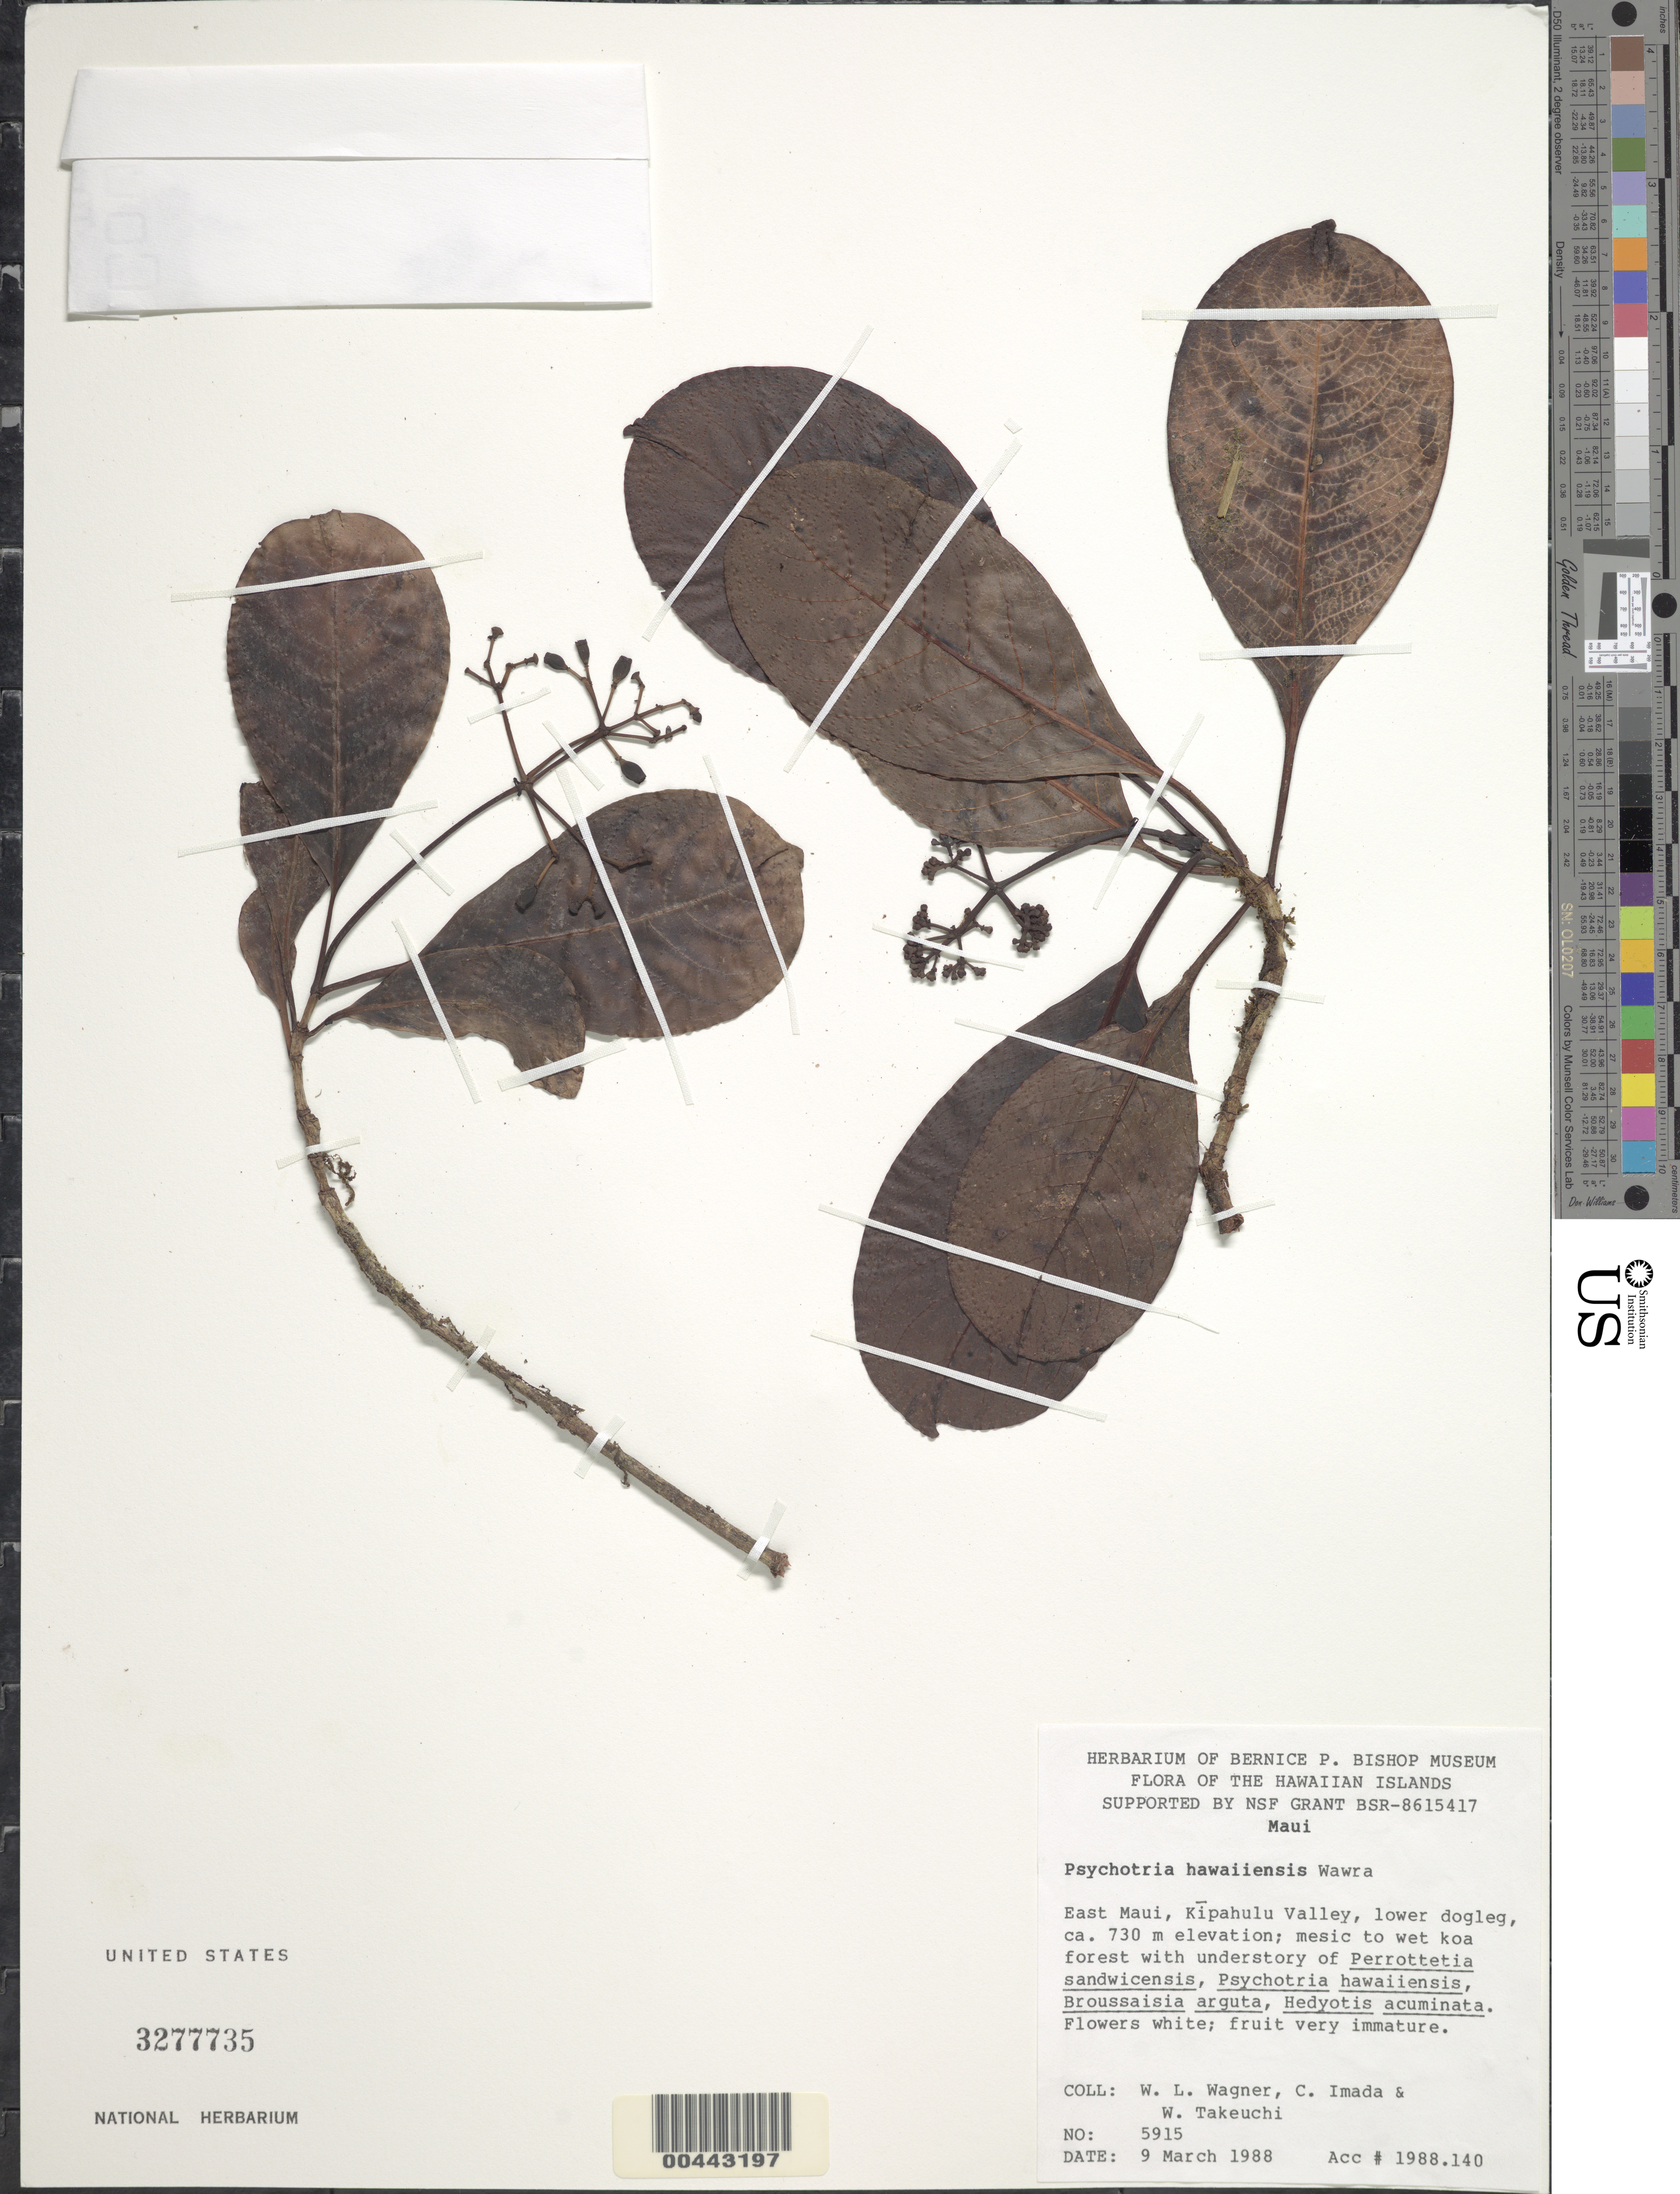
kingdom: Plantae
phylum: Tracheophyta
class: Magnoliopsida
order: Gentianales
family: Rubiaceae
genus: Psychotria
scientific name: Psychotria hawaiiensis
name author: (A. Gray) Fosberg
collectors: W. L. Wagner, C. Imada & W. N. Takeuchi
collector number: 5915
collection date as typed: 9 Mar 1988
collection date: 1988-03-09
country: United States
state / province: Hawaii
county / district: Maui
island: Maui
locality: E Maui, Kipahulu Valley, lower dogleg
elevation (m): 730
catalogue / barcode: US 3217735